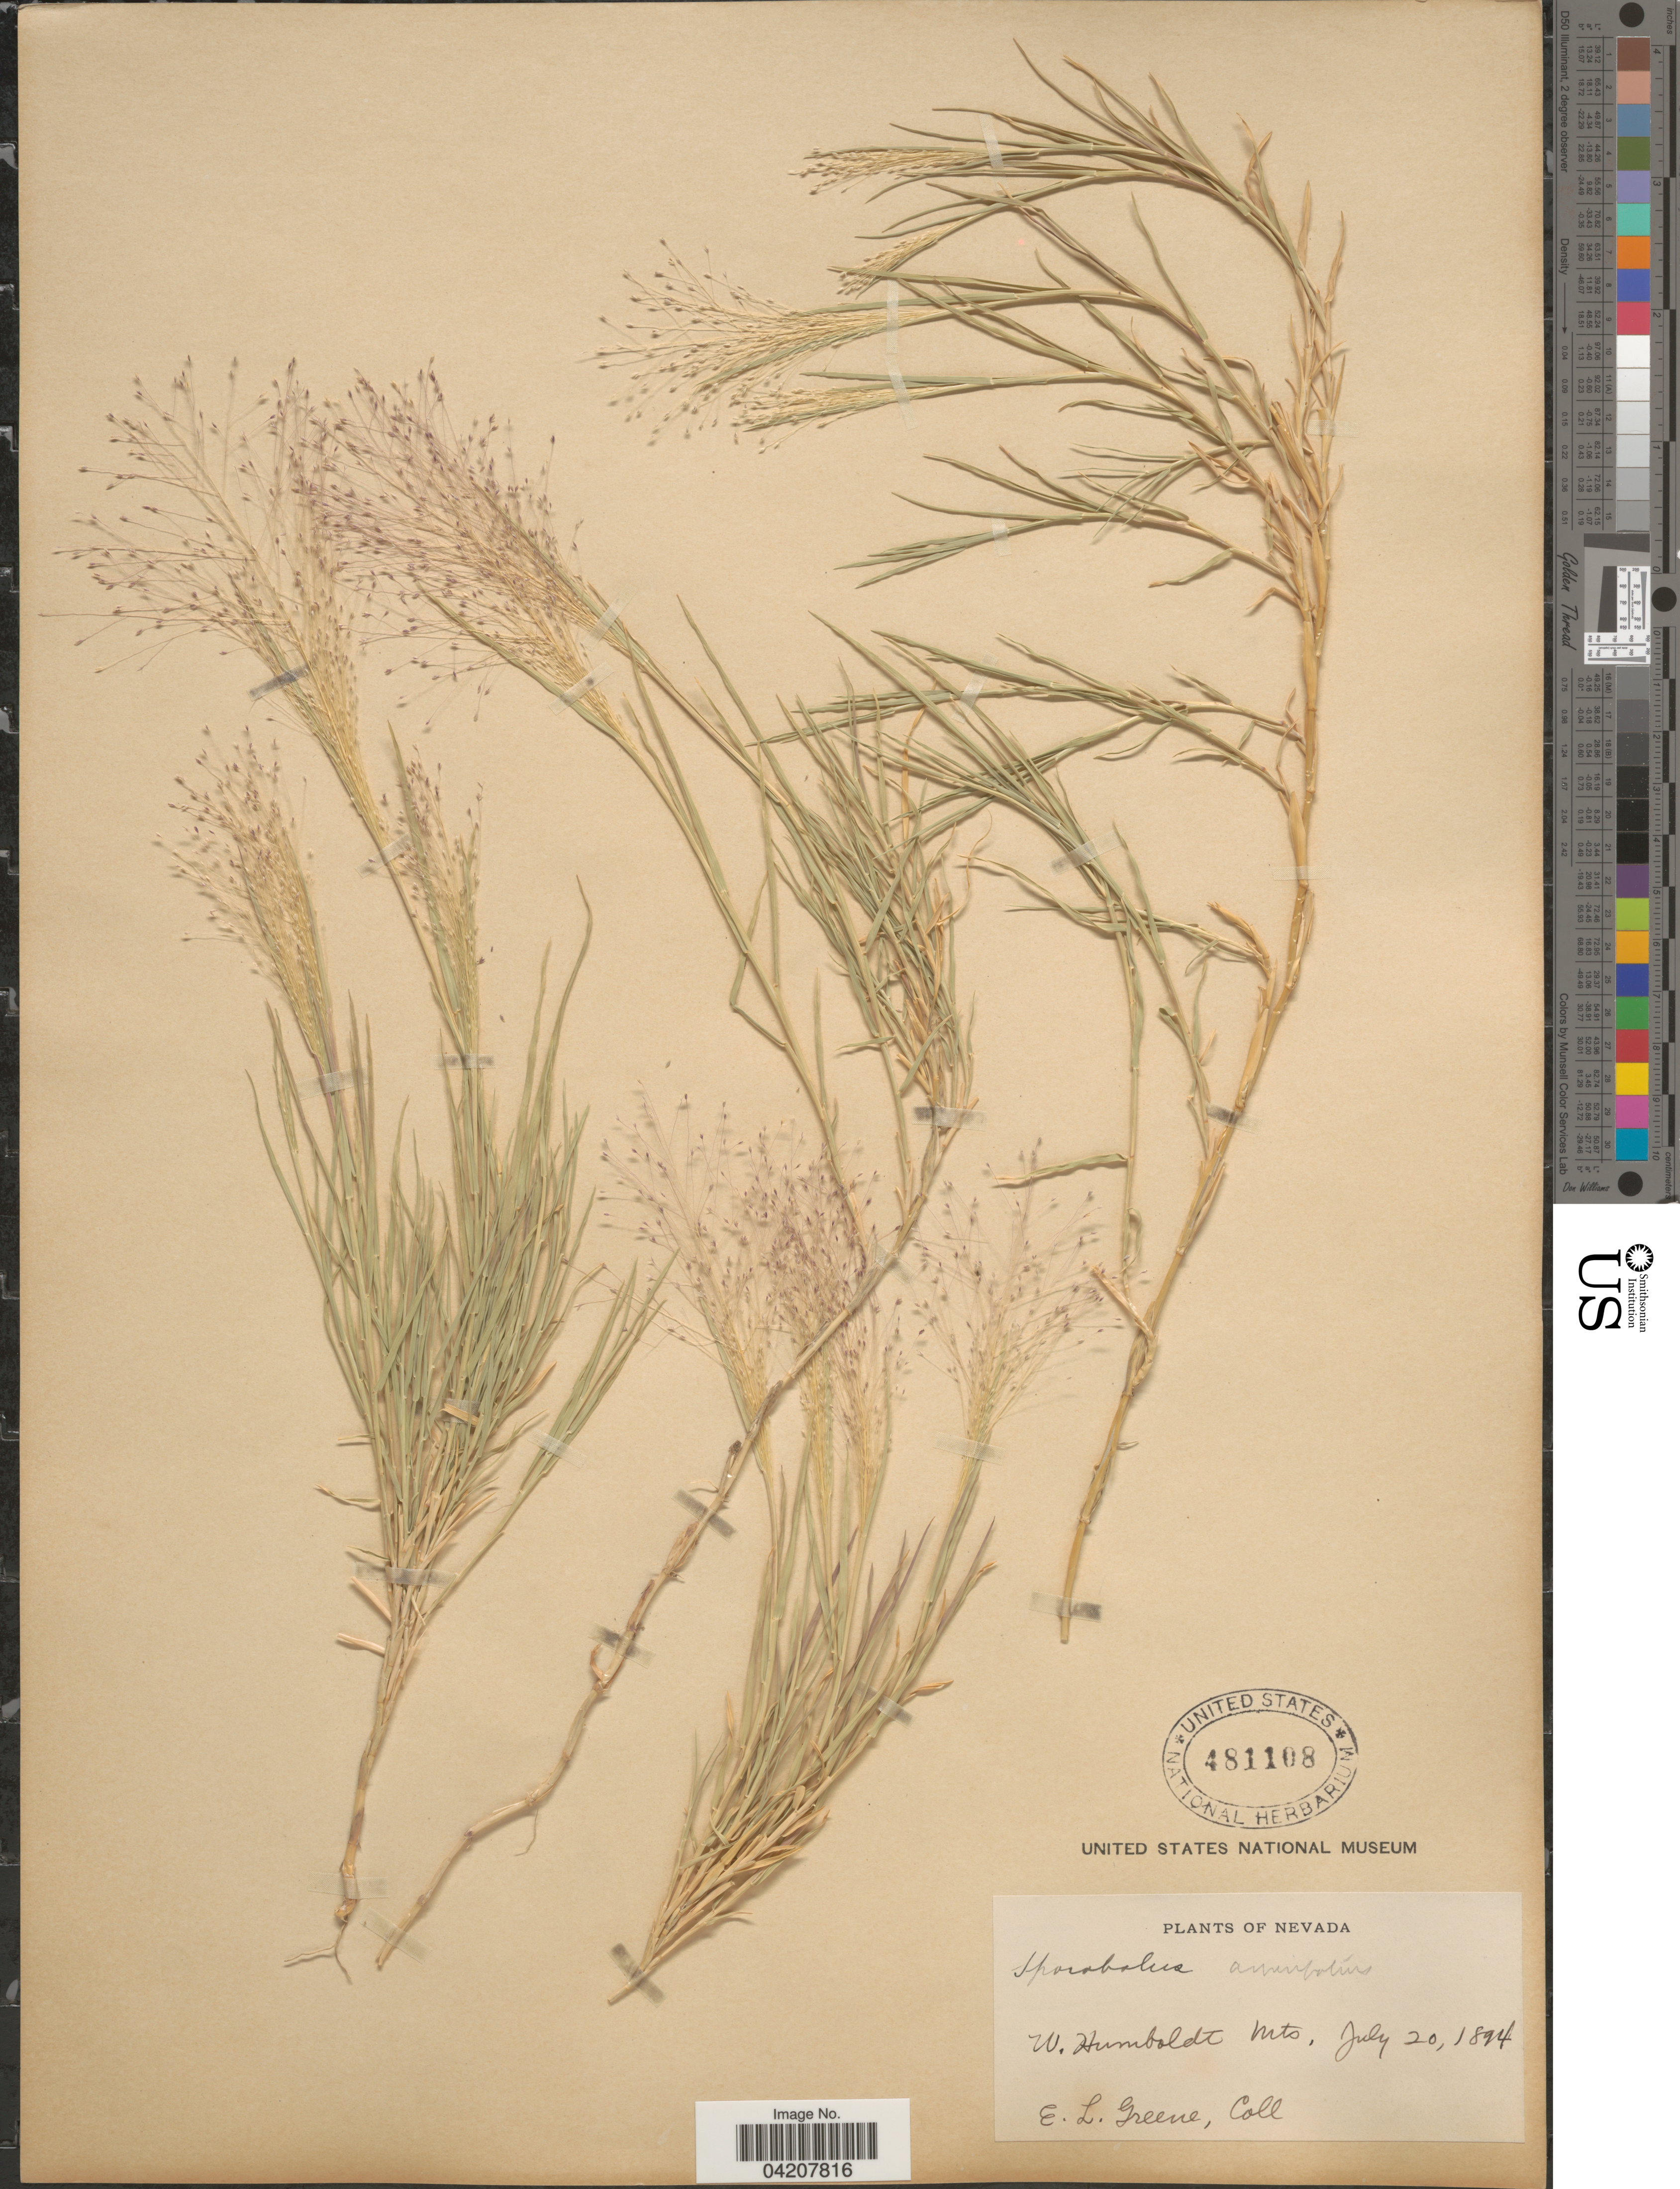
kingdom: Plantae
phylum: Tracheophyta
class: Liliopsida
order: Poales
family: Poaceae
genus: Muhlenbergia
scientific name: Muhlenbergia asperifolia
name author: (Nees & Meyen ex Trin.) Parodi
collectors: E. L. Greene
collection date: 1894-07-20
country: United States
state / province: Nevada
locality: W. Humboldt Mts.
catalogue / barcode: US 481108